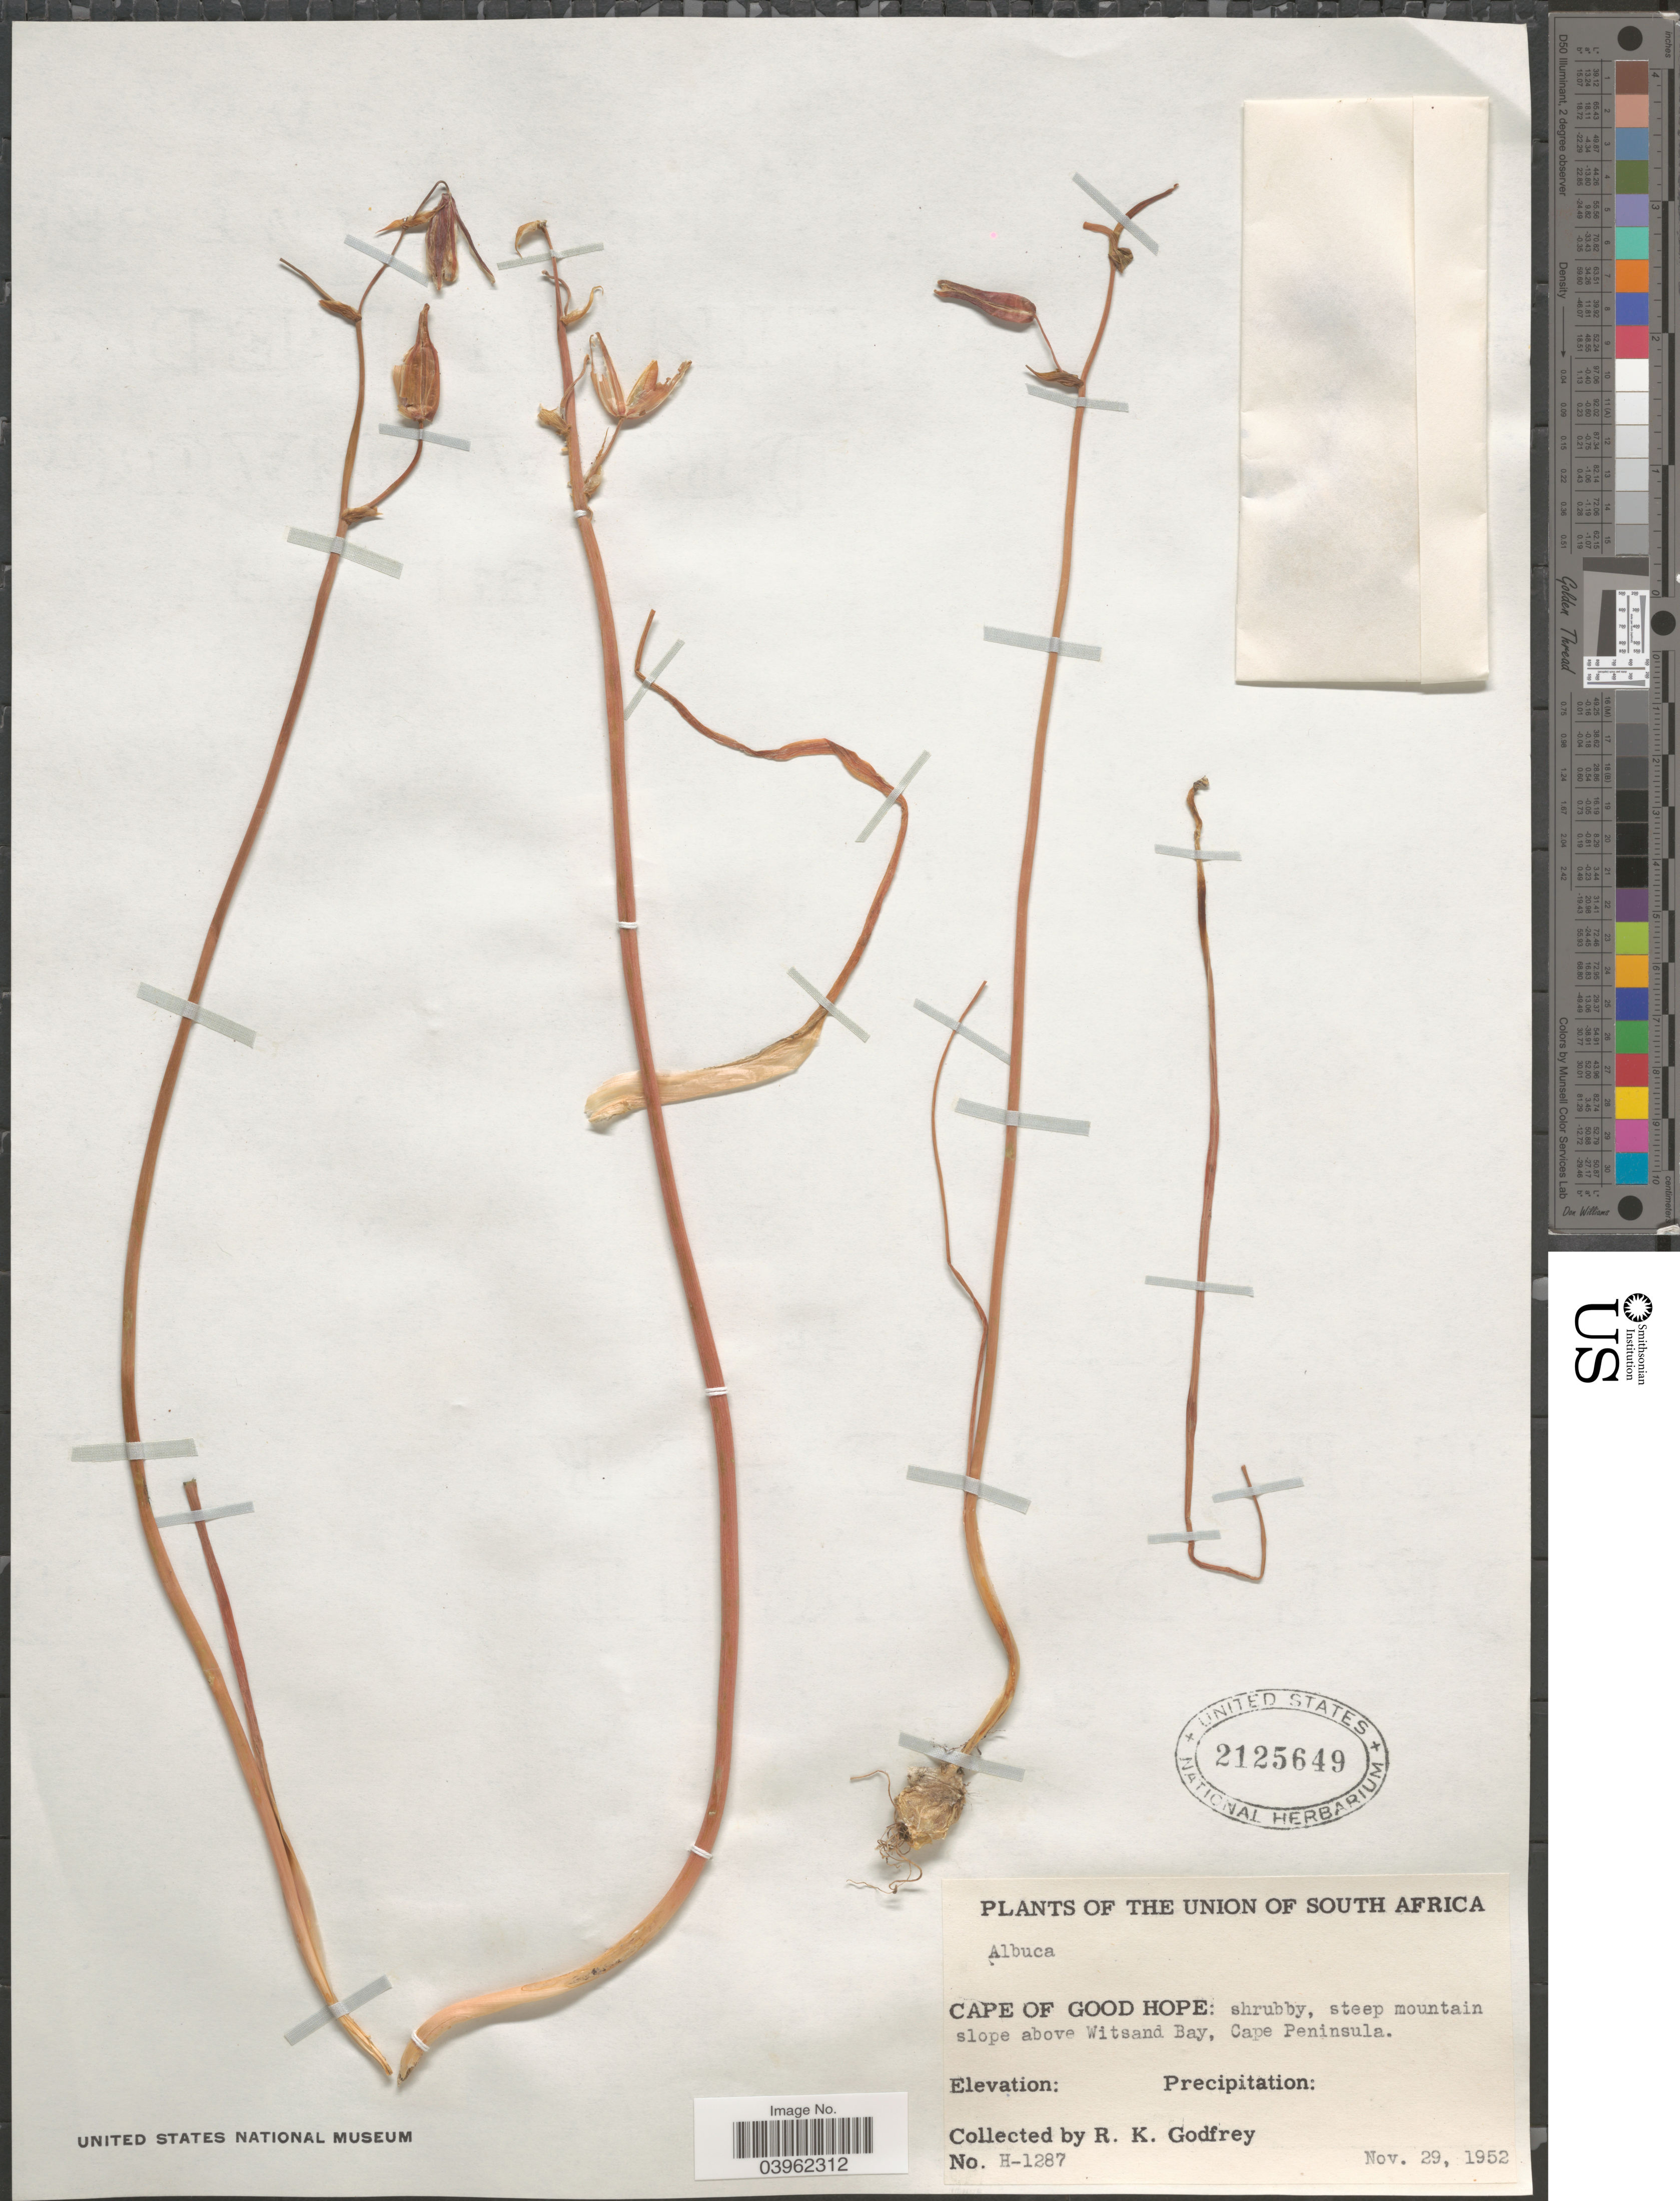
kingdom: Plantae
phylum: Tracheophyta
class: Liliopsida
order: Asparagales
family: Asparagaceae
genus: Albuca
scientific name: Albuca sp.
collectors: R. K. Godfrey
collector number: H-1287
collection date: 1952-11-29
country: South Africa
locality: Union of South Africa. Cape of Good Hope: shrubby, steep mountain slope above Witsand Bay, Cape Peninsula.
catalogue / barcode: US 2125649